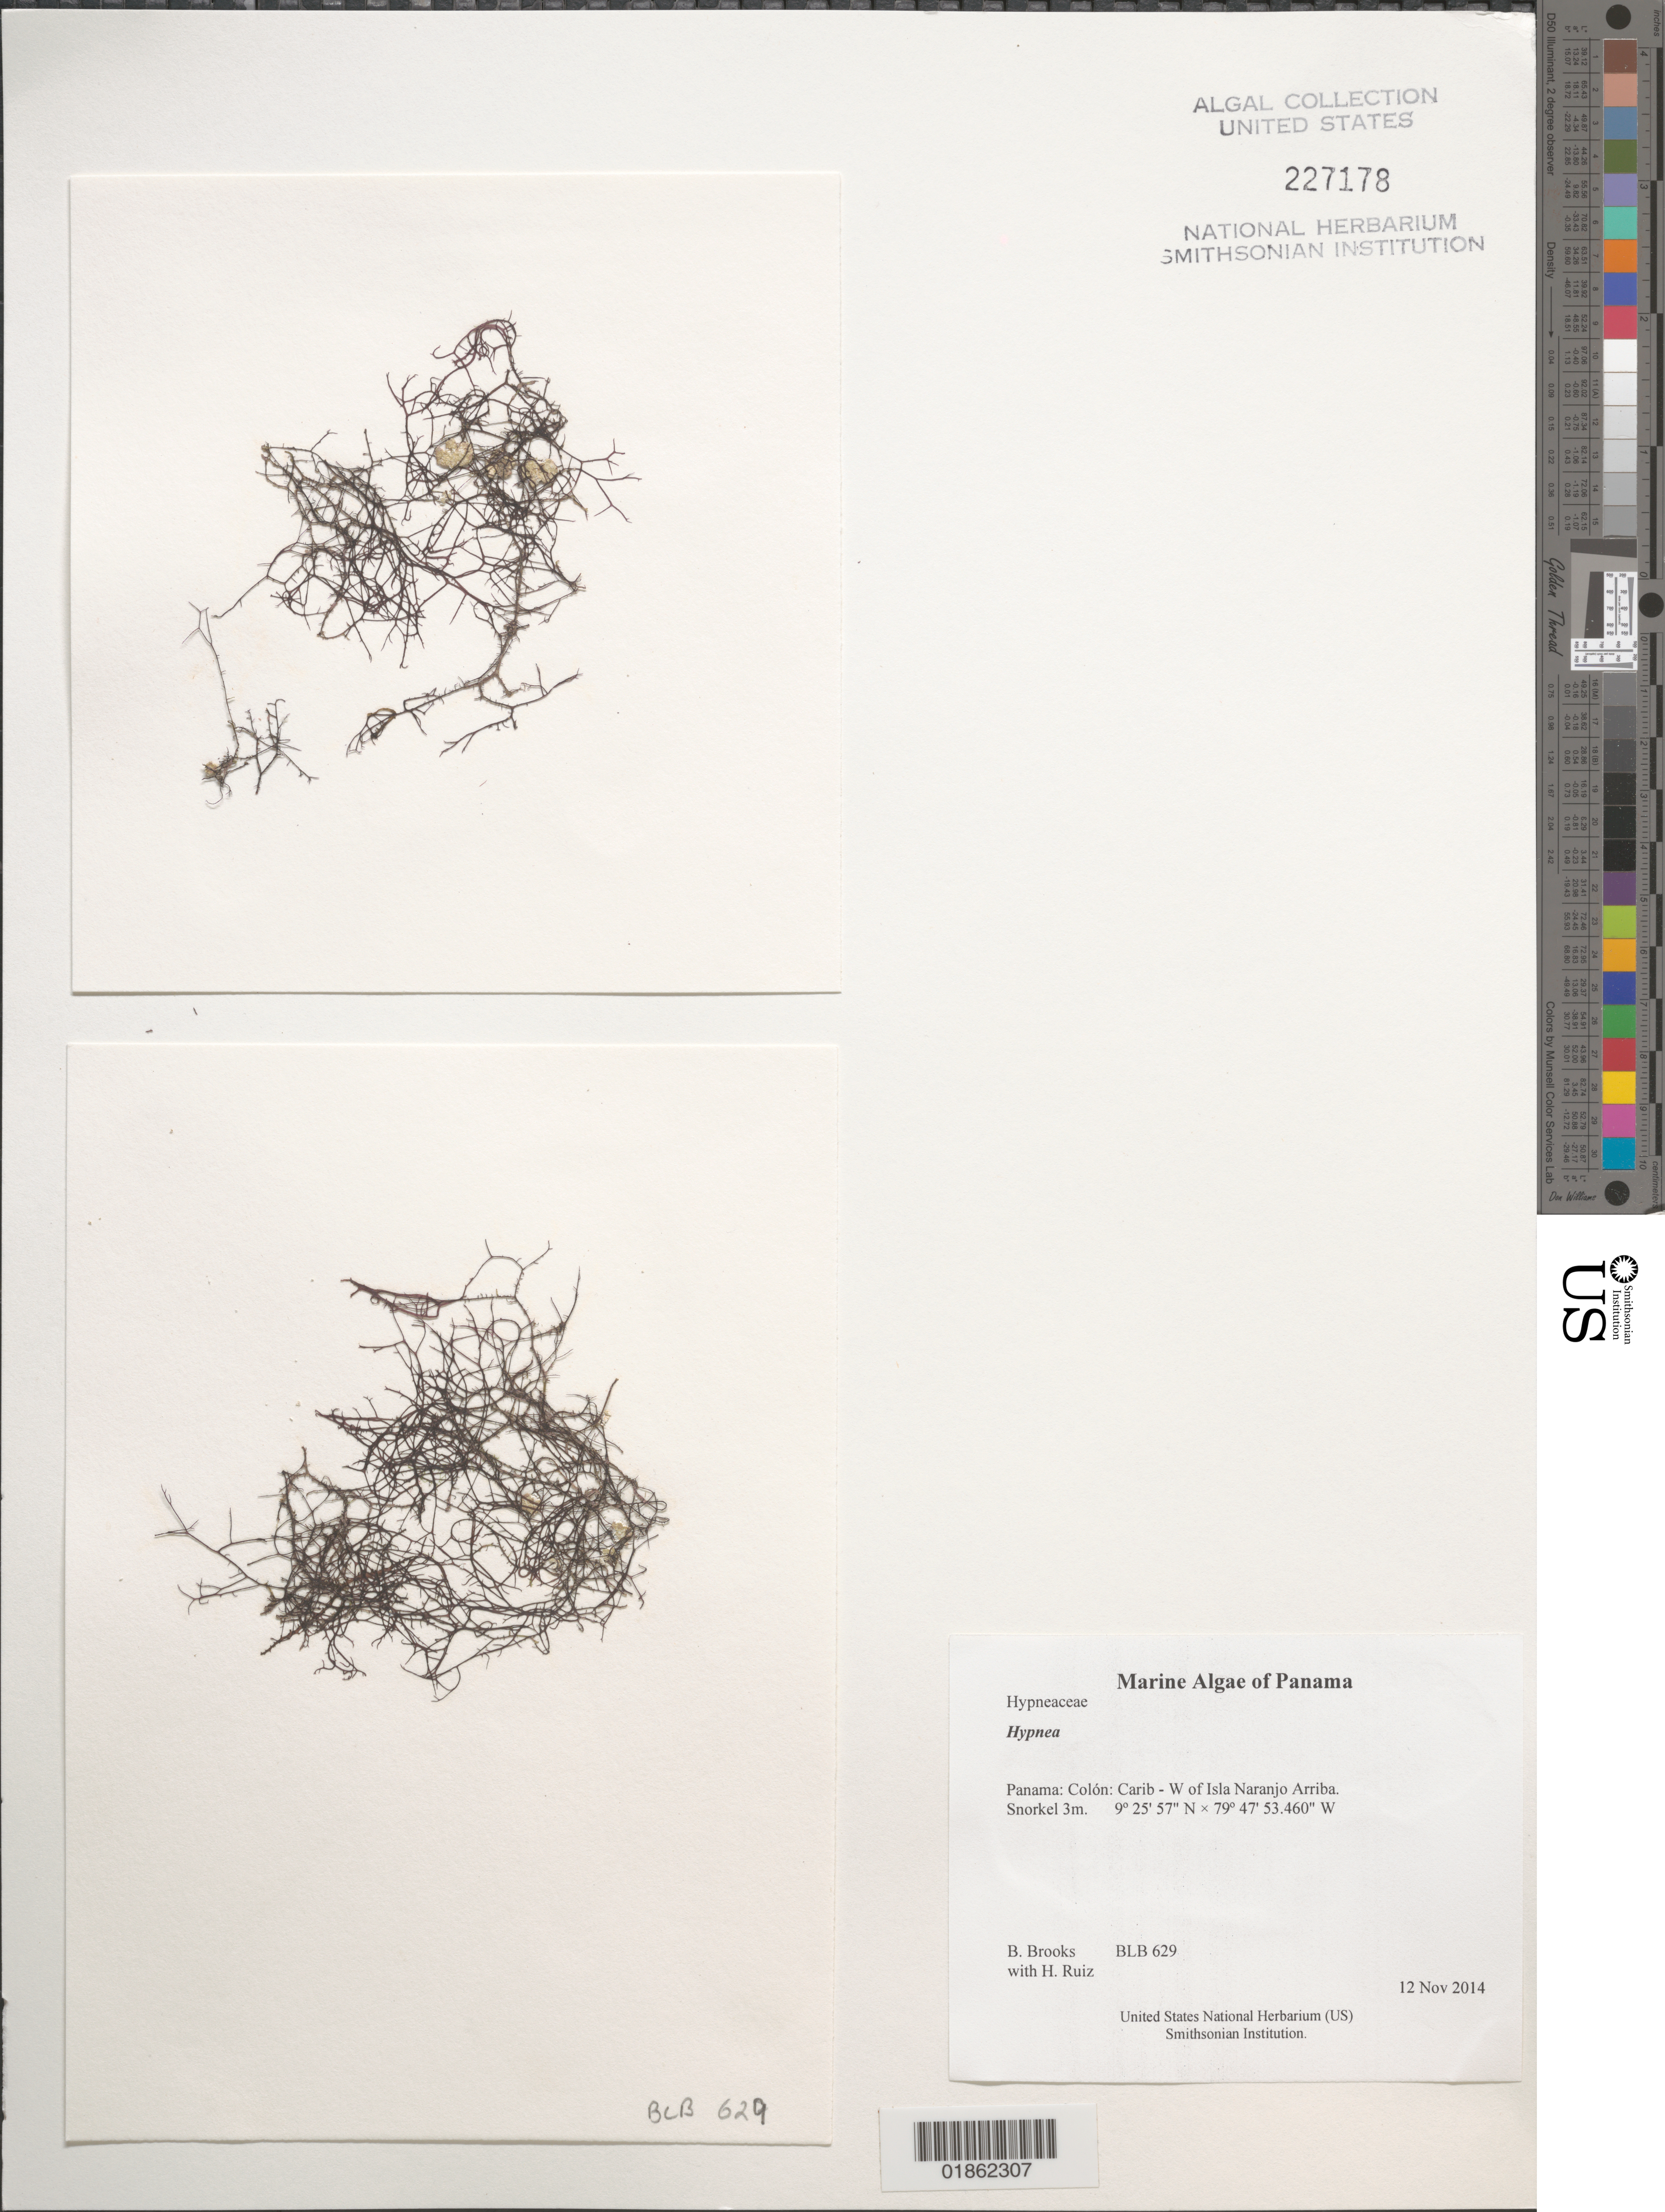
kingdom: Plantae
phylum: Rhodophyta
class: Florideophyceae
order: Gigartinales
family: Cystocloniaceae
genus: Hypnea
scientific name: Hypnea sp.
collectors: B. Brooks & H. Ruiz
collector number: BLB 629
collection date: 2014-11-12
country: Panama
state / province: Colón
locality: Carib - W of Isla Naranjo Arriba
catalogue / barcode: US 227178